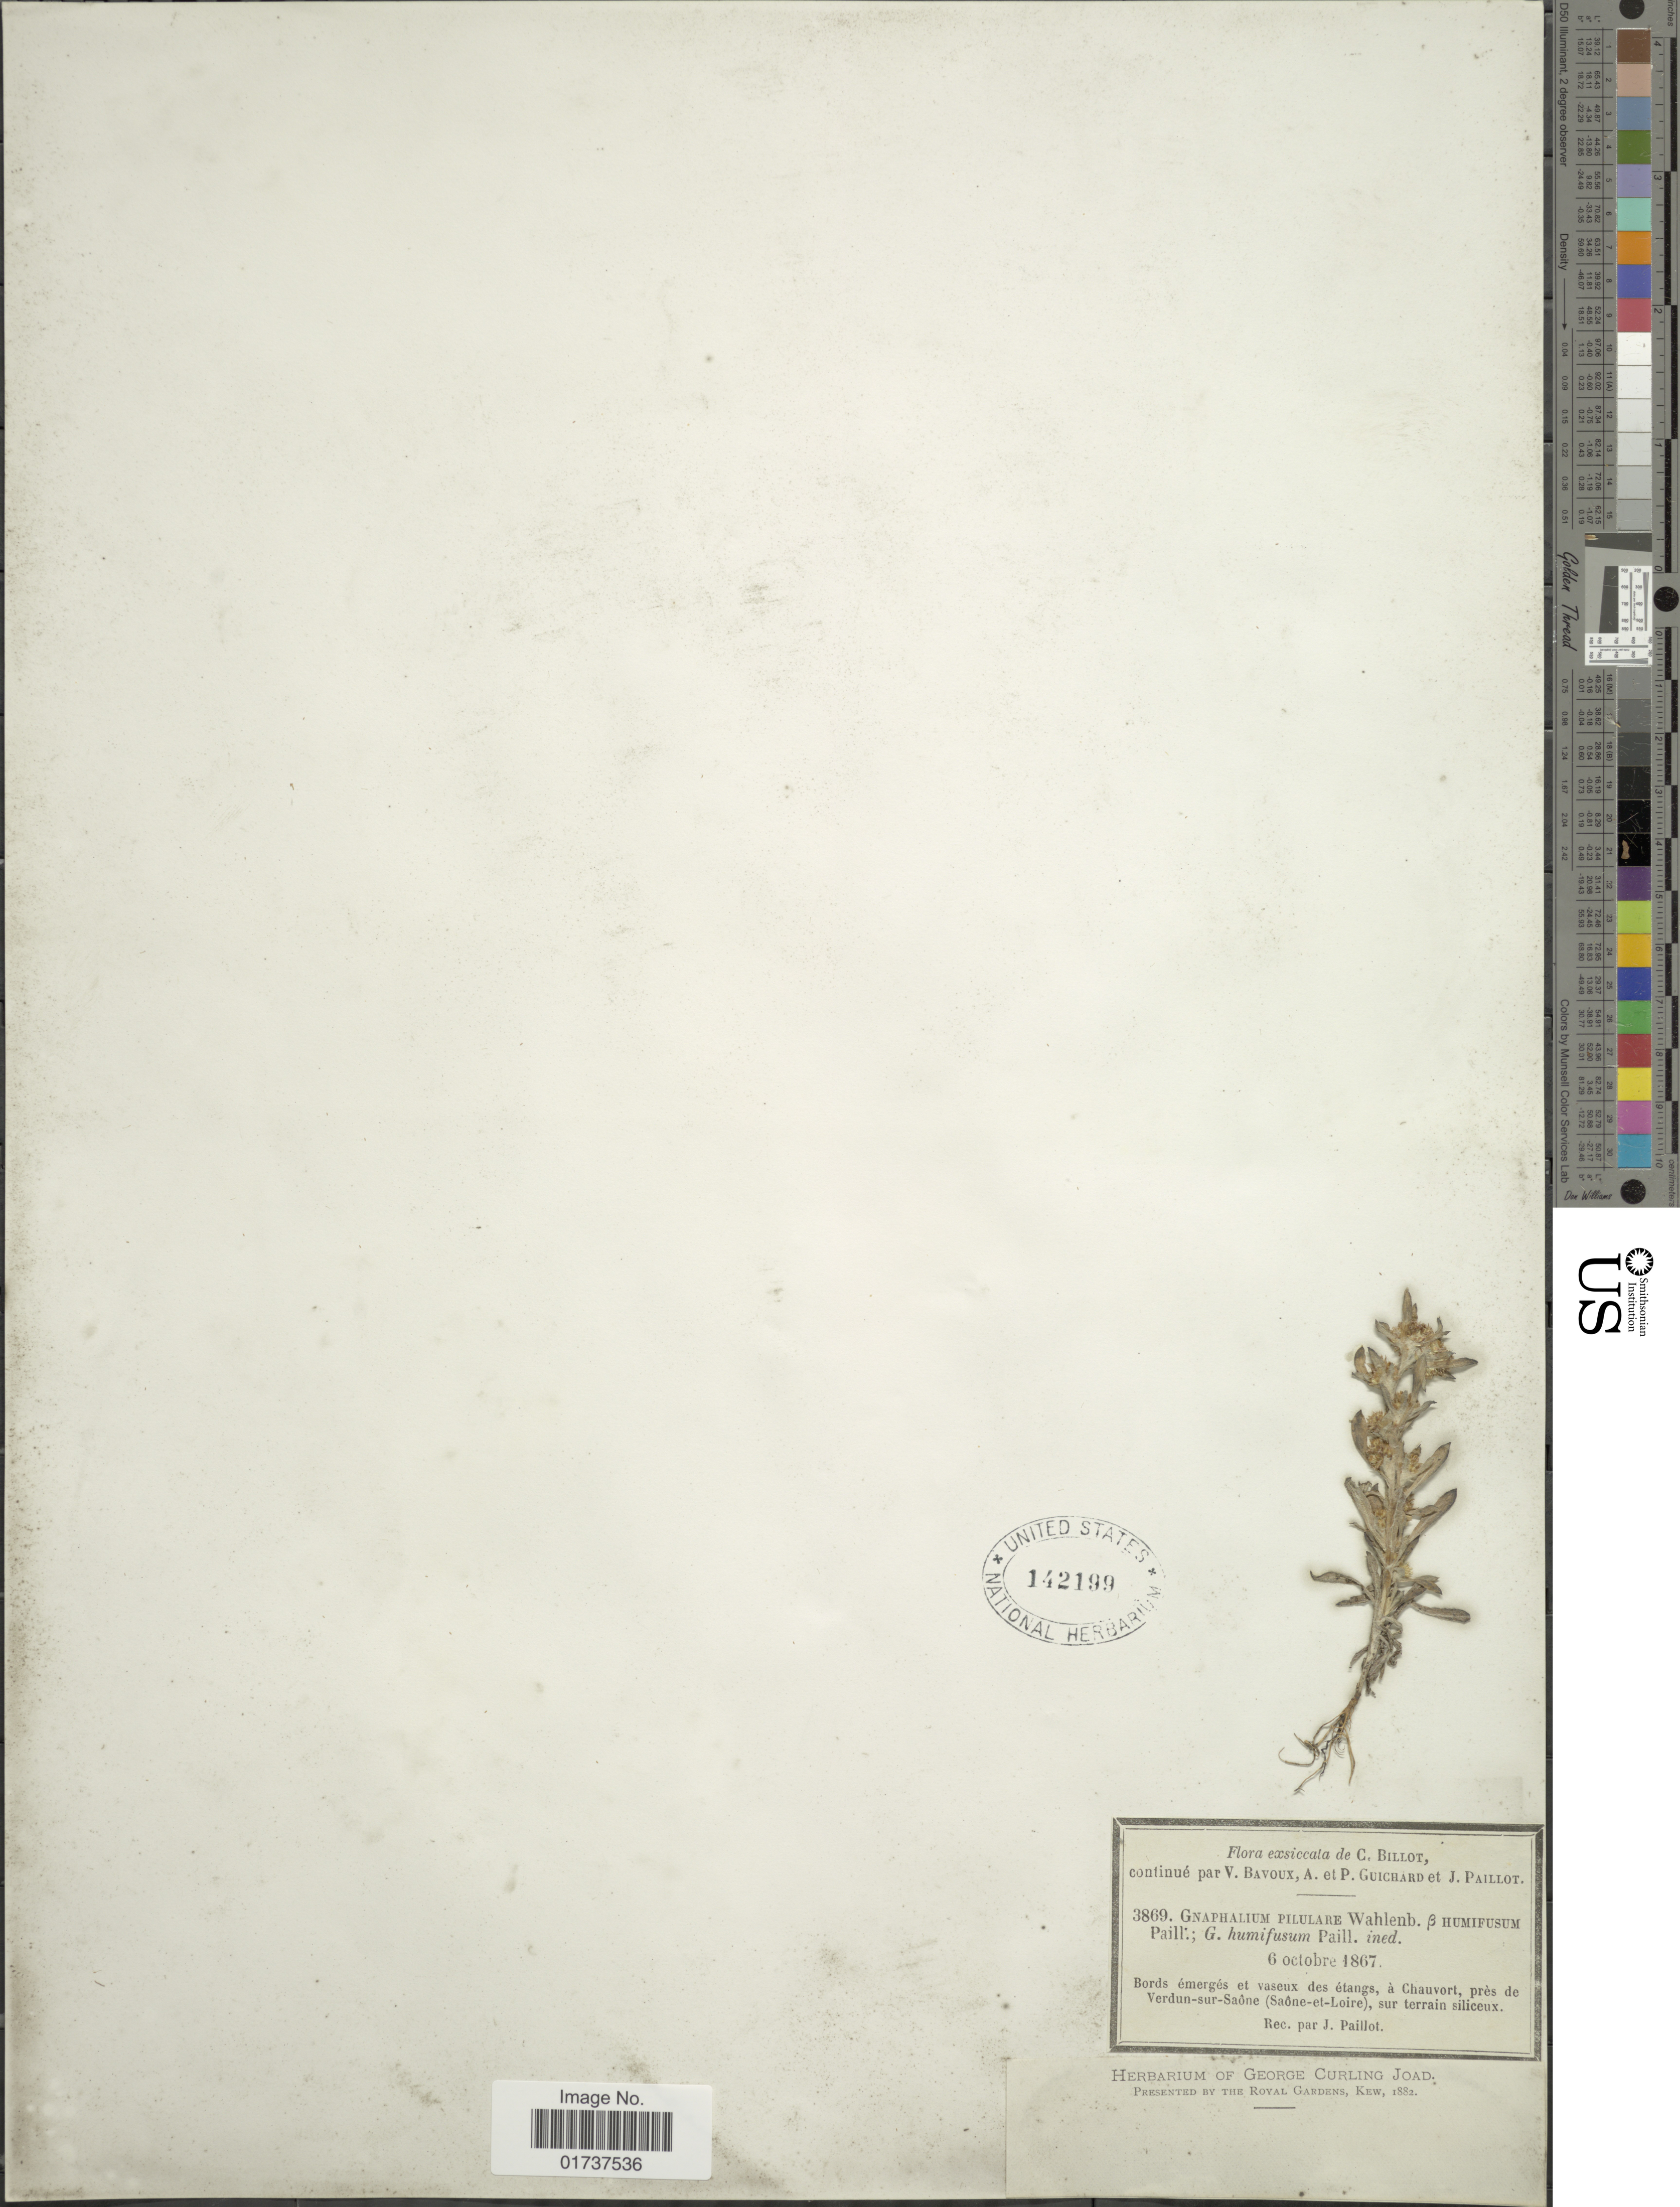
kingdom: Plantae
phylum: Tracheophyta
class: Magnoliopsida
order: Asterales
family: Asteraceae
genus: Gnaphalium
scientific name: Gnaphalium pilulare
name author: Wahlenb.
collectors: J. Paillot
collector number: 3869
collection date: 1867-10-06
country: France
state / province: Bourgogne-Franche-Comté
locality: Bords emerges et vaseux des etangs, a Chauvort, pres de Verdun-sur-Saone (Saone-et-Loire), sur terrain siliceux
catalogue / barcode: US 142199